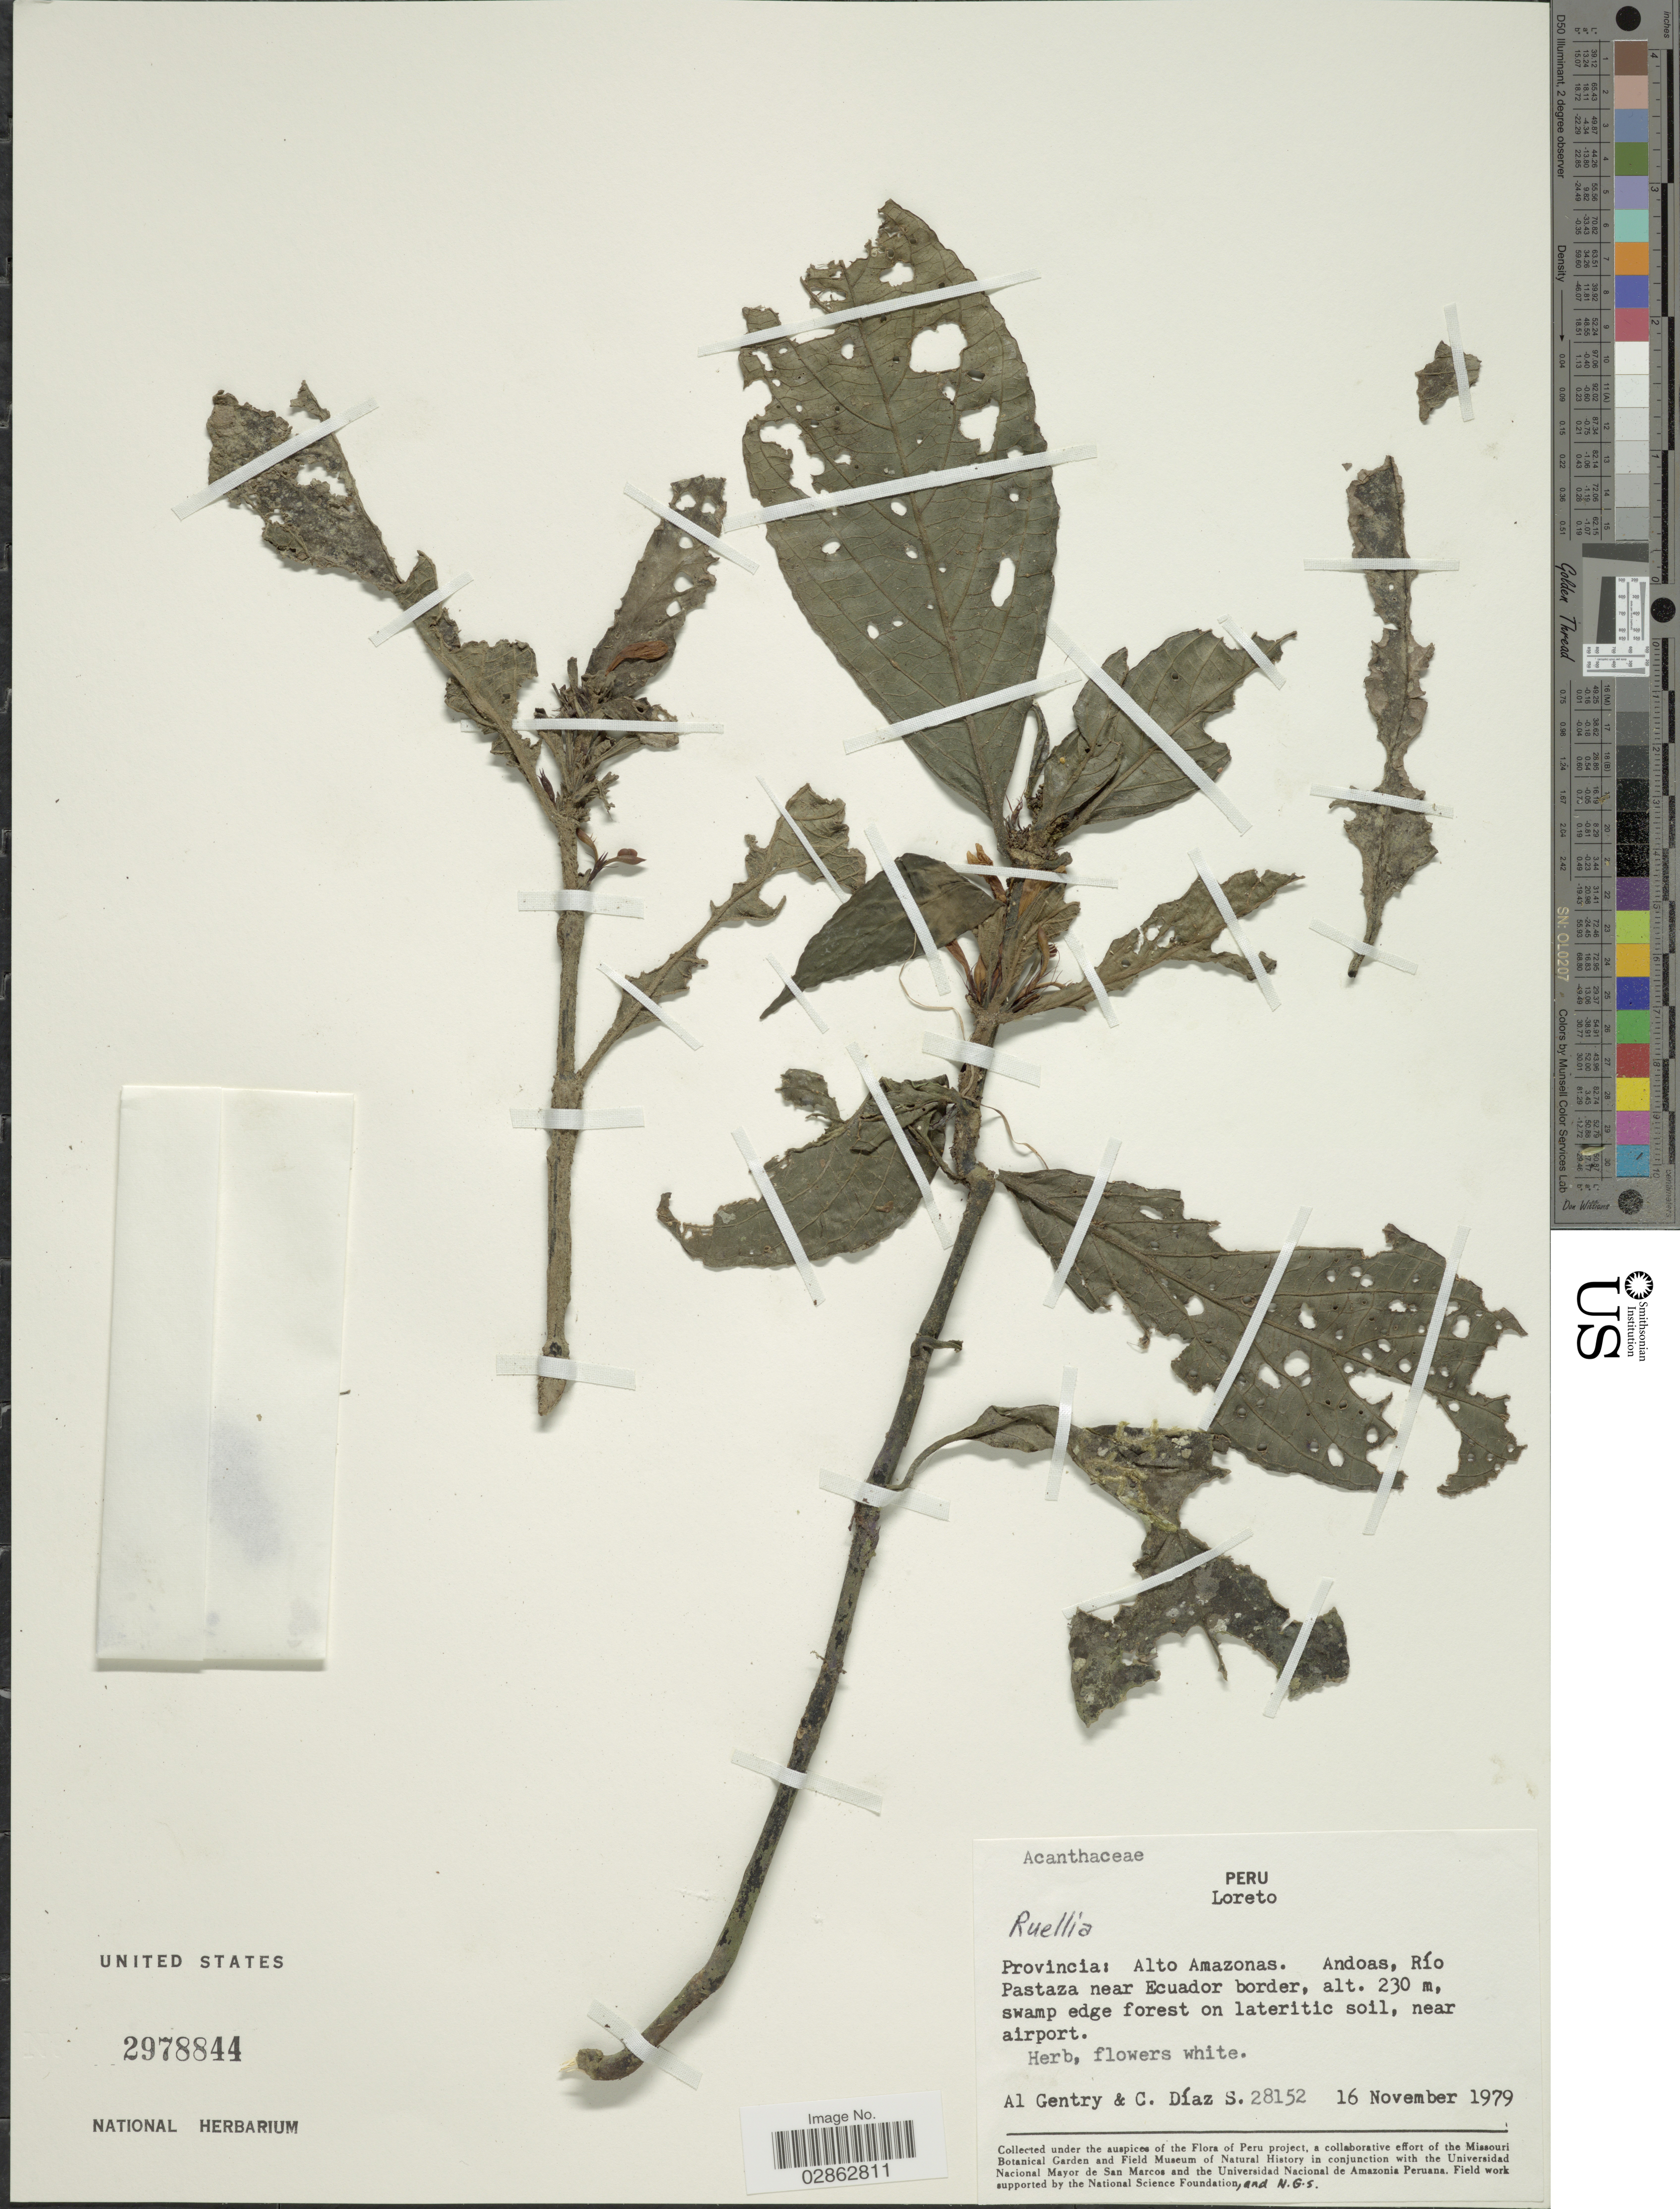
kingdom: Plantae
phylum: Tracheophyta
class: Magnoliopsida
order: Lamiales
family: Acanthaceae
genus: Ruellia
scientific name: Ruellia sp.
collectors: A. H. Gentry & C. Díaz S.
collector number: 28152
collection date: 1979-11-16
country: Peru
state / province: Loreto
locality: Provincia: Alto Amazonas. Andoas, Río Pastaza near Ecuador border. Near airport.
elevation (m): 230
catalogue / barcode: US 2978844